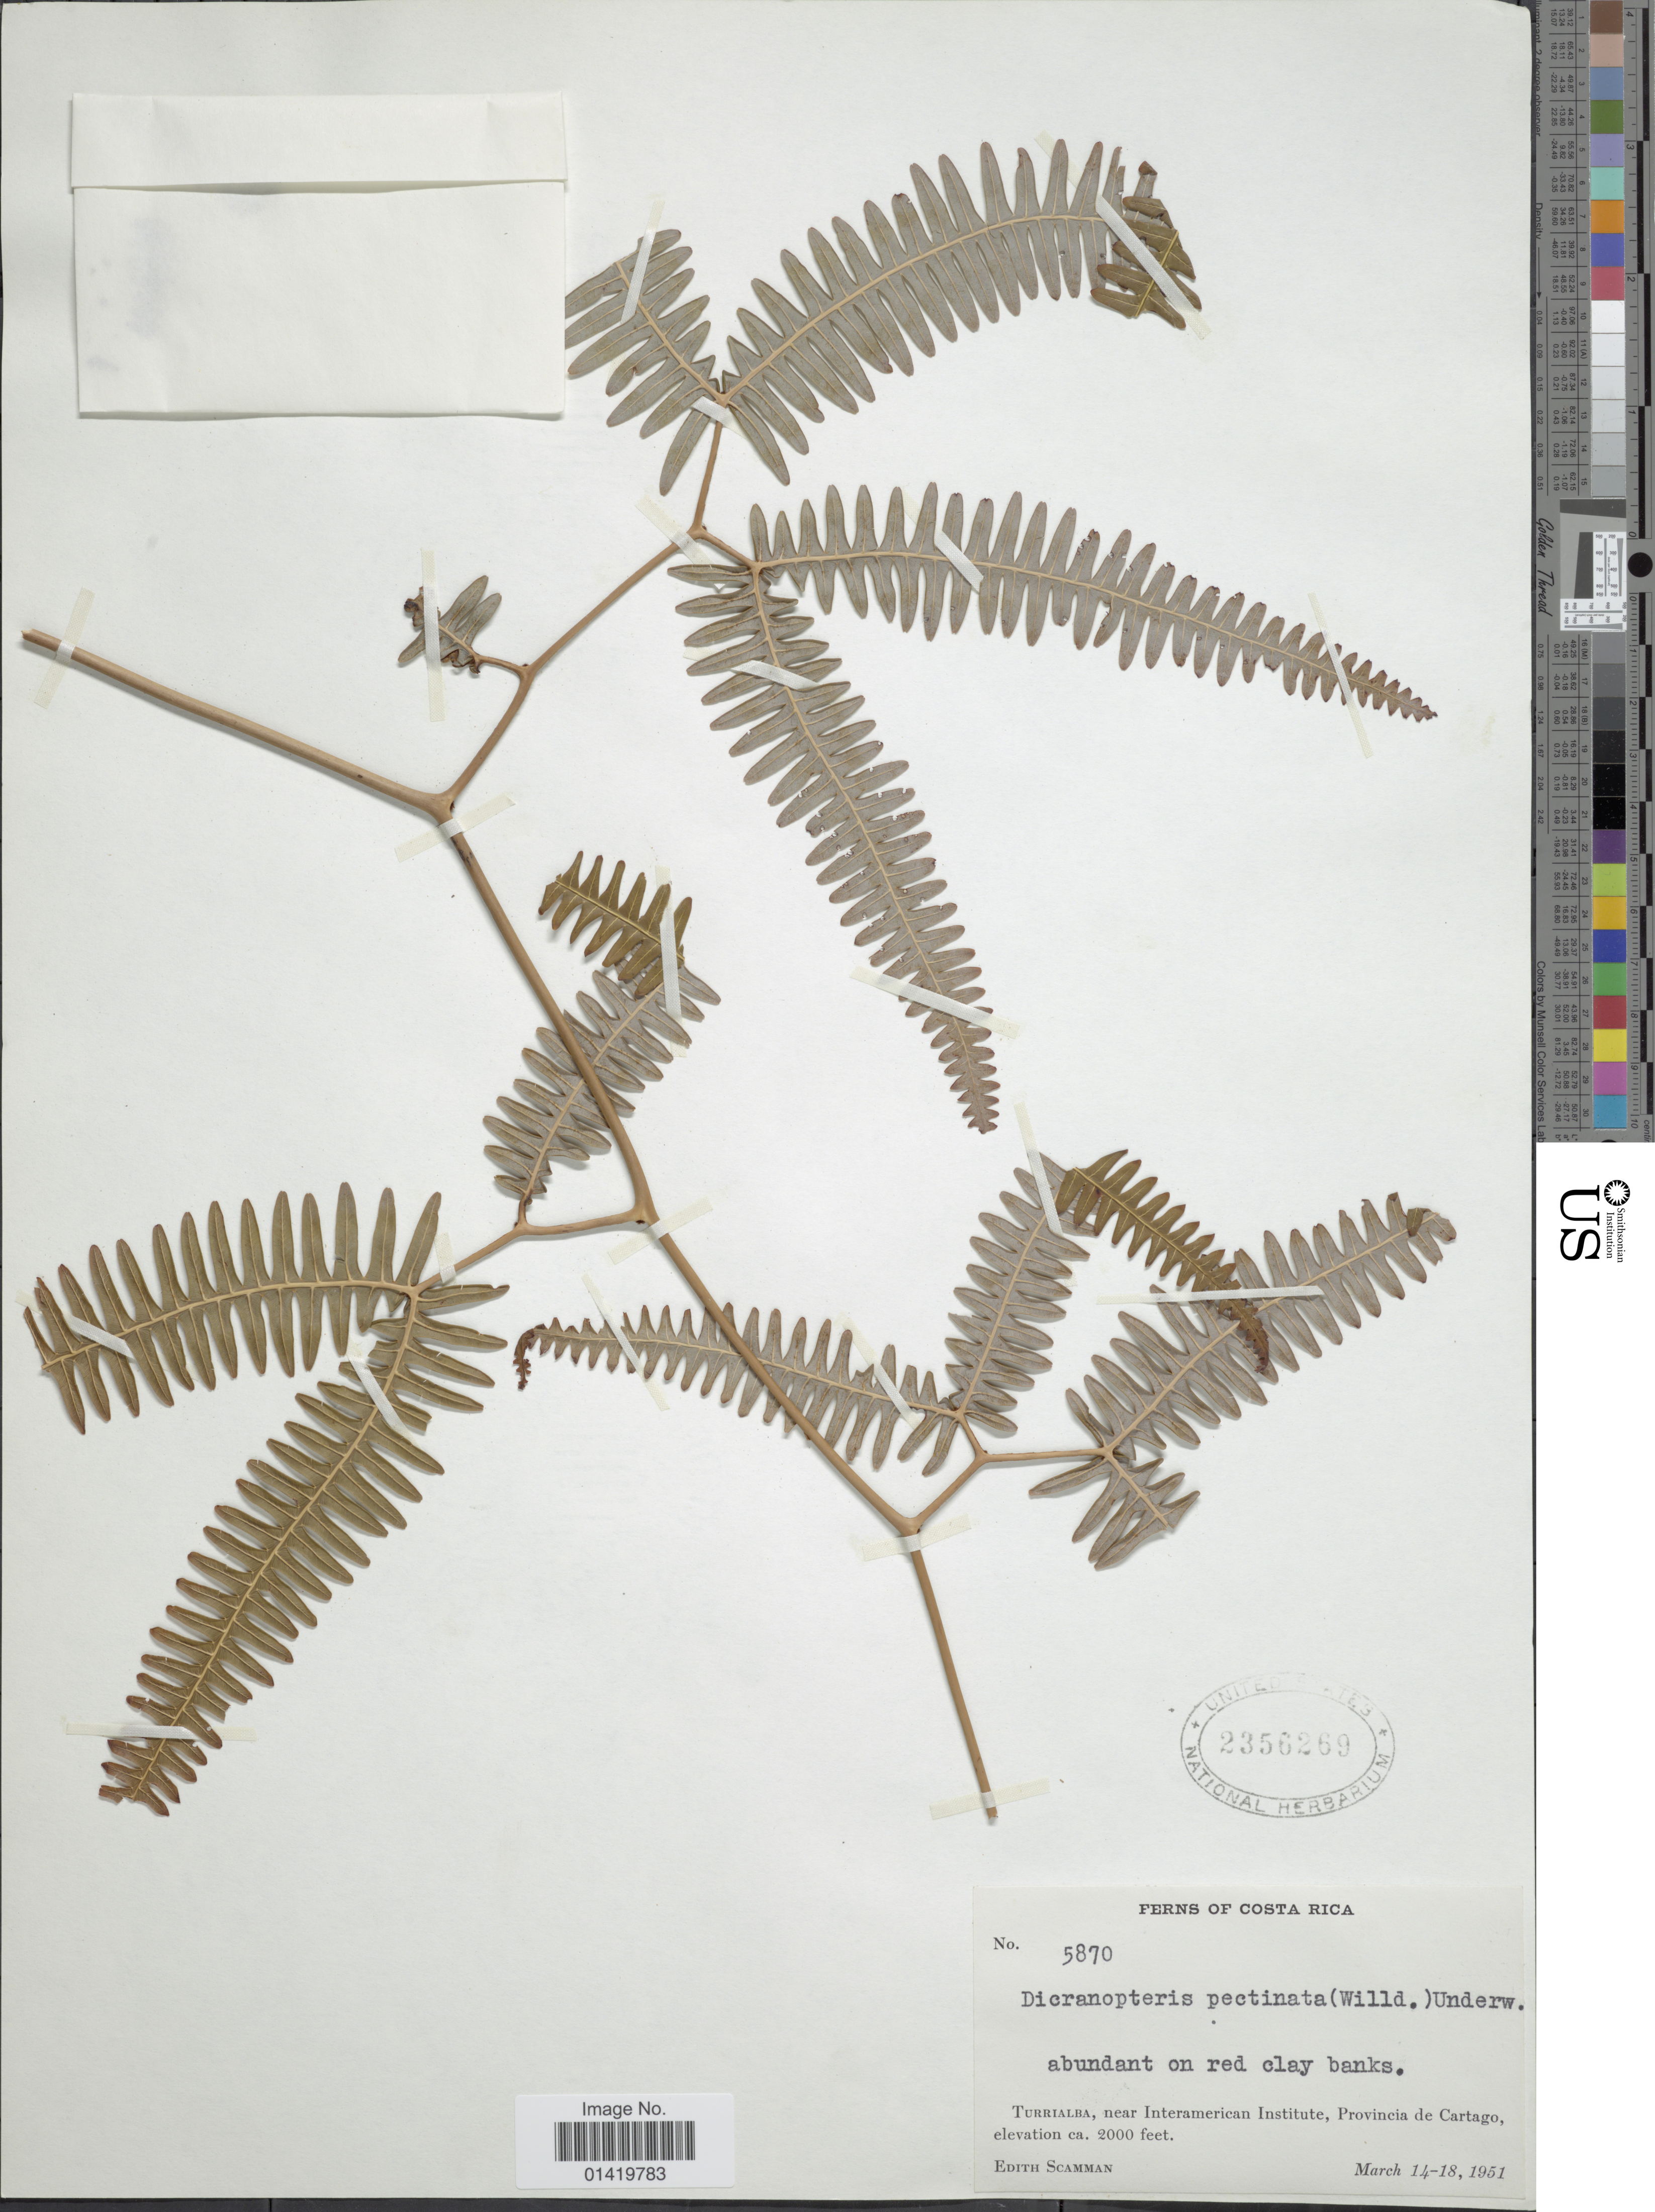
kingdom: Plantae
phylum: Tracheophyta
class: Polypodiopsida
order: Gleicheniales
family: Gleicheniaceae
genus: Gleichenella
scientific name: Gleichenella pectinata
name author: (Willd.) Ching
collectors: E. Scamman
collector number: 5870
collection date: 1951-03-14/1951-03-18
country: Costa Rica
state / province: Cartago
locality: Turrialba, near Interamerican Istitute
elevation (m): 610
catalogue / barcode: US 2356269